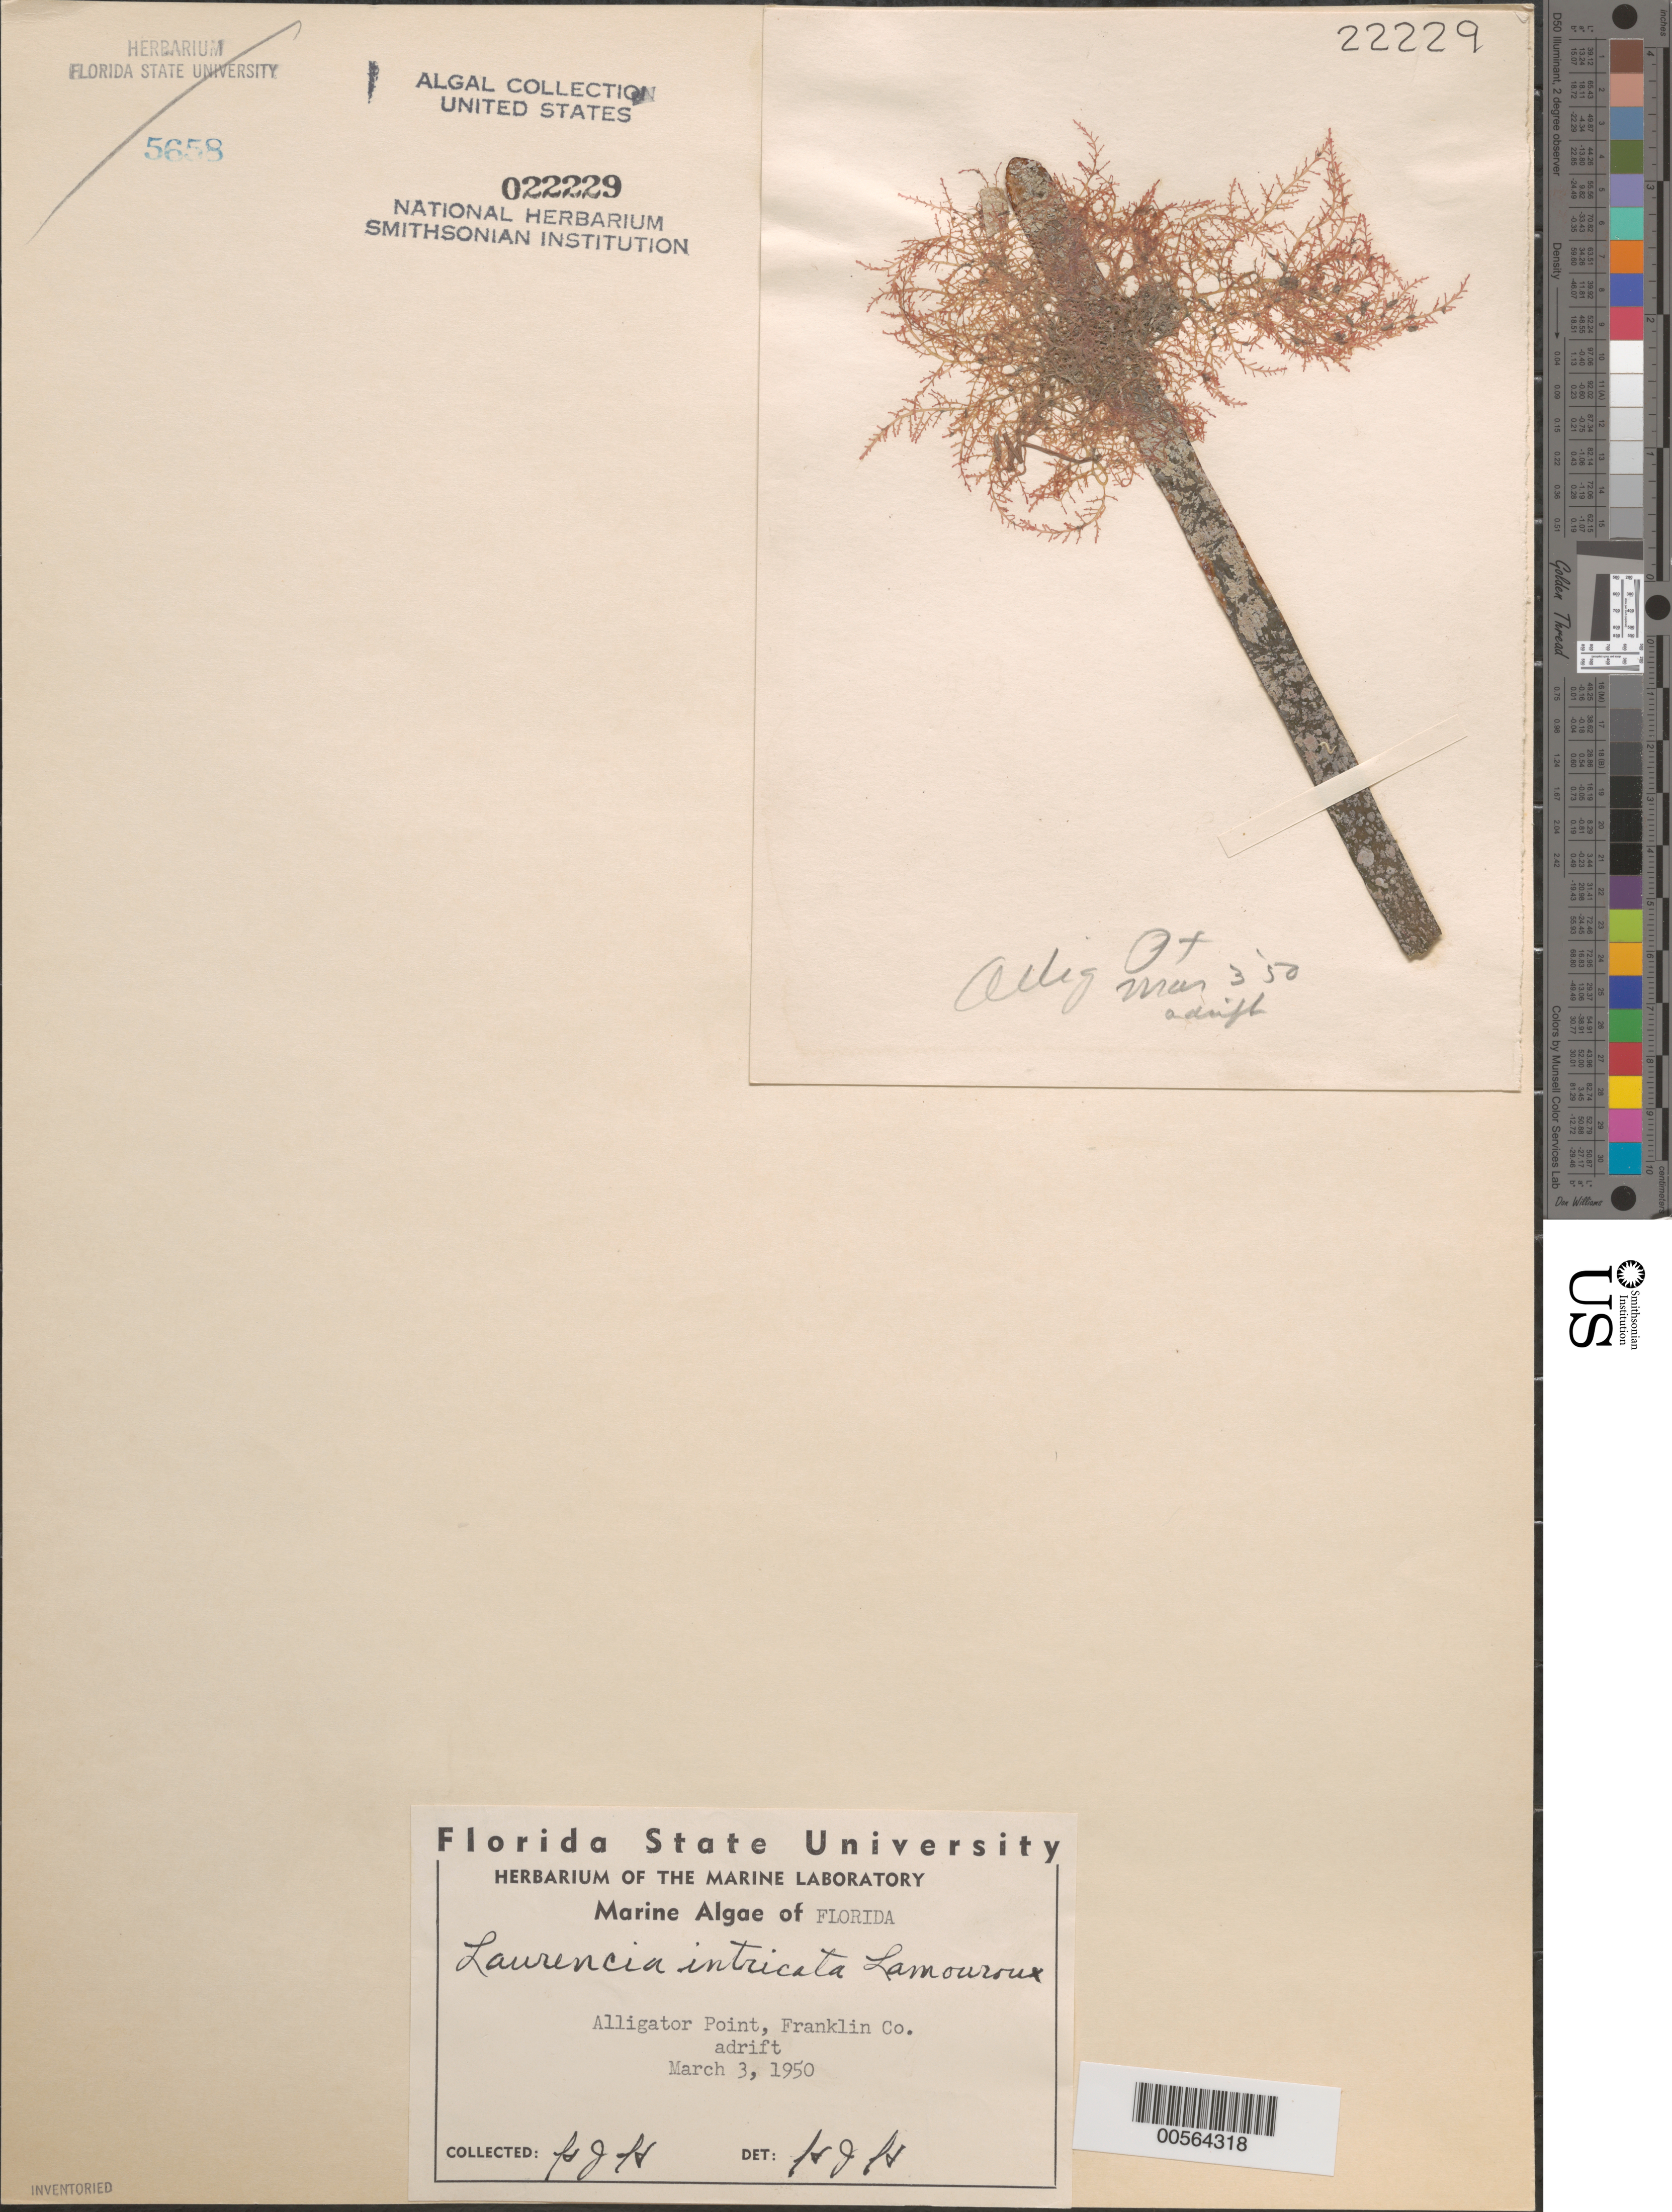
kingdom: Plantae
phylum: Rhodophyta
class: Florideophyceae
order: Ceramiales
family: Rhodomelaceae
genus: Laurencia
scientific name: Laurencia intricata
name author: J.V.Lamouroux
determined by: Humm, Harold J.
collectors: H. J. Humm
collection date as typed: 03 Mar 1950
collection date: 1950-03-03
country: United States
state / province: Florida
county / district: Franklin County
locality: Alligator Point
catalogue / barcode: US 22229